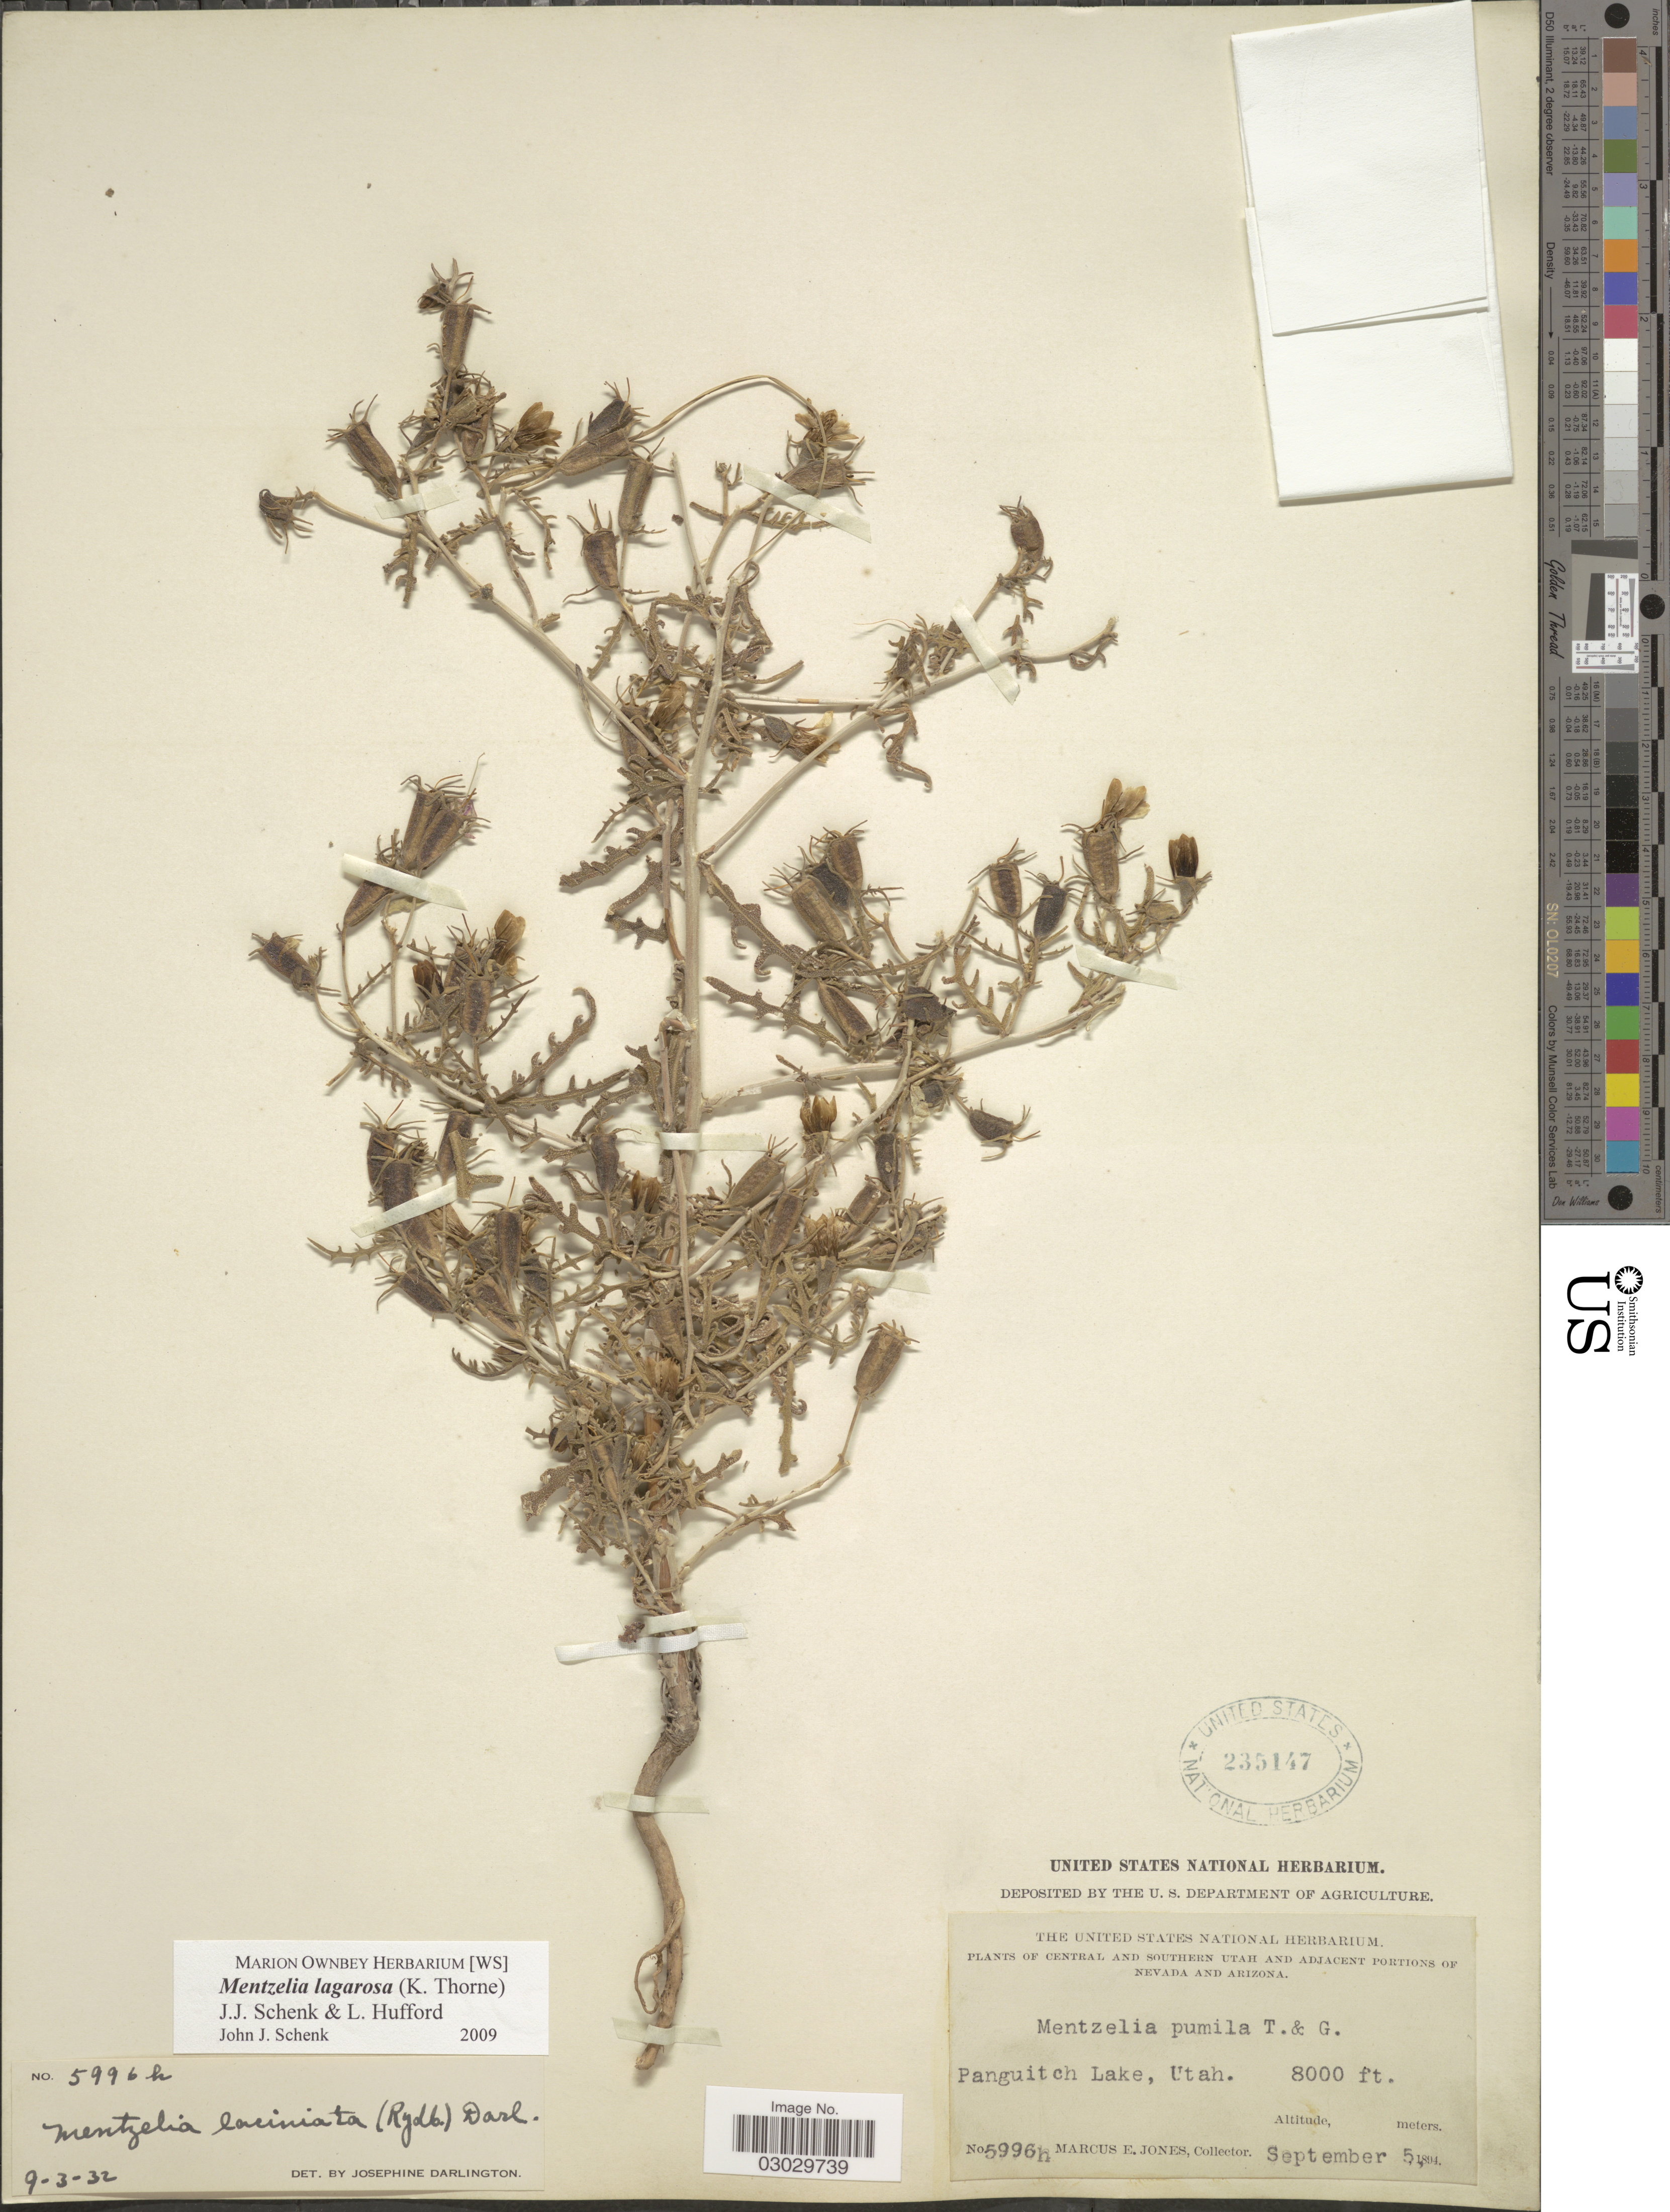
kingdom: Plantae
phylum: Tracheophyta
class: Magnoliopsida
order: Cornales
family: Loasaceae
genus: Mentzelia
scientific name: Mentzelia lagarosa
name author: (K.H. Thorne) J.J. Schenk & L. Hufford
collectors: M. E. Jones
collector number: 5996h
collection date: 1894-09-05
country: United States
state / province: Utah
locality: Central and Southern Utah. Panguitch Lake.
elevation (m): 2438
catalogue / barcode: US 235147